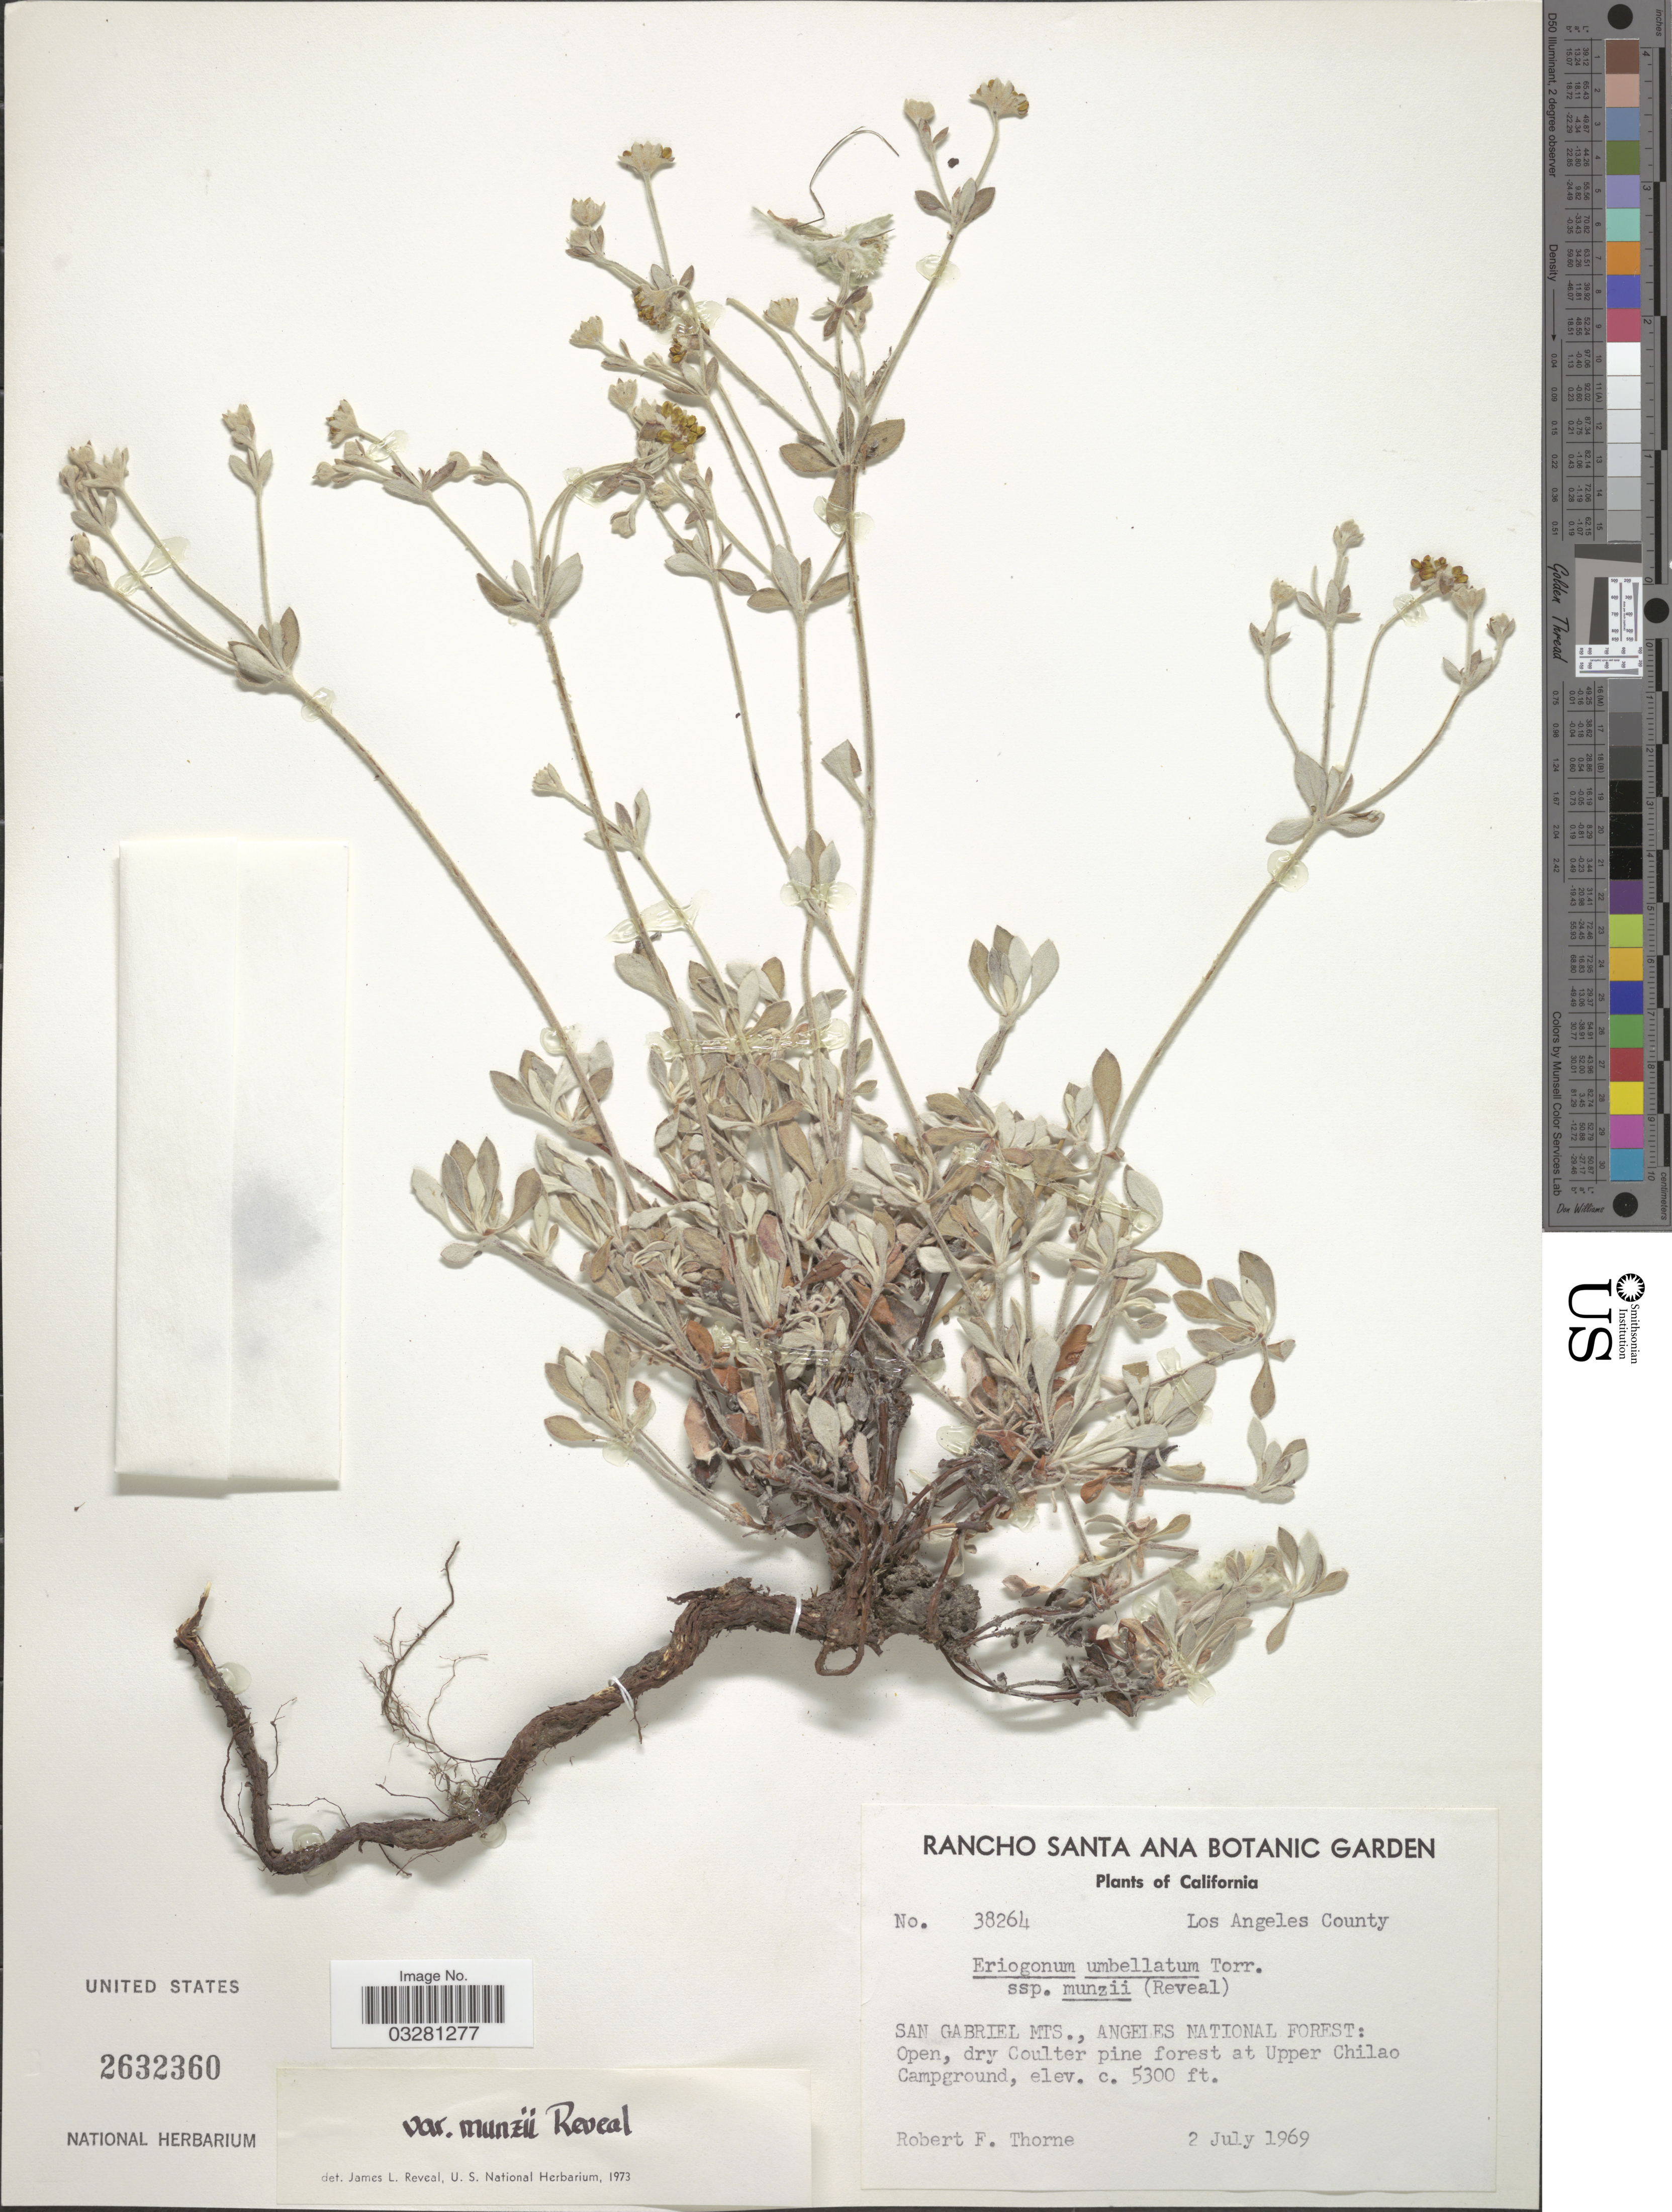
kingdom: Plantae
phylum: Tracheophyta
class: Magnoliopsida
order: Caryophyllales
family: Polygonaceae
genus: Eriogonum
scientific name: Eriogonum umbellatum var. umbellatum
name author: Torr.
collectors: R. F. Thorne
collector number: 38264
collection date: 1969-07-02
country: United States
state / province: California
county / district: Los Angeles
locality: Los Angeles County. San Gabriel Mts., Angeles National Forest. Upper Chilao Campground.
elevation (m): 1615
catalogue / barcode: US 2632360